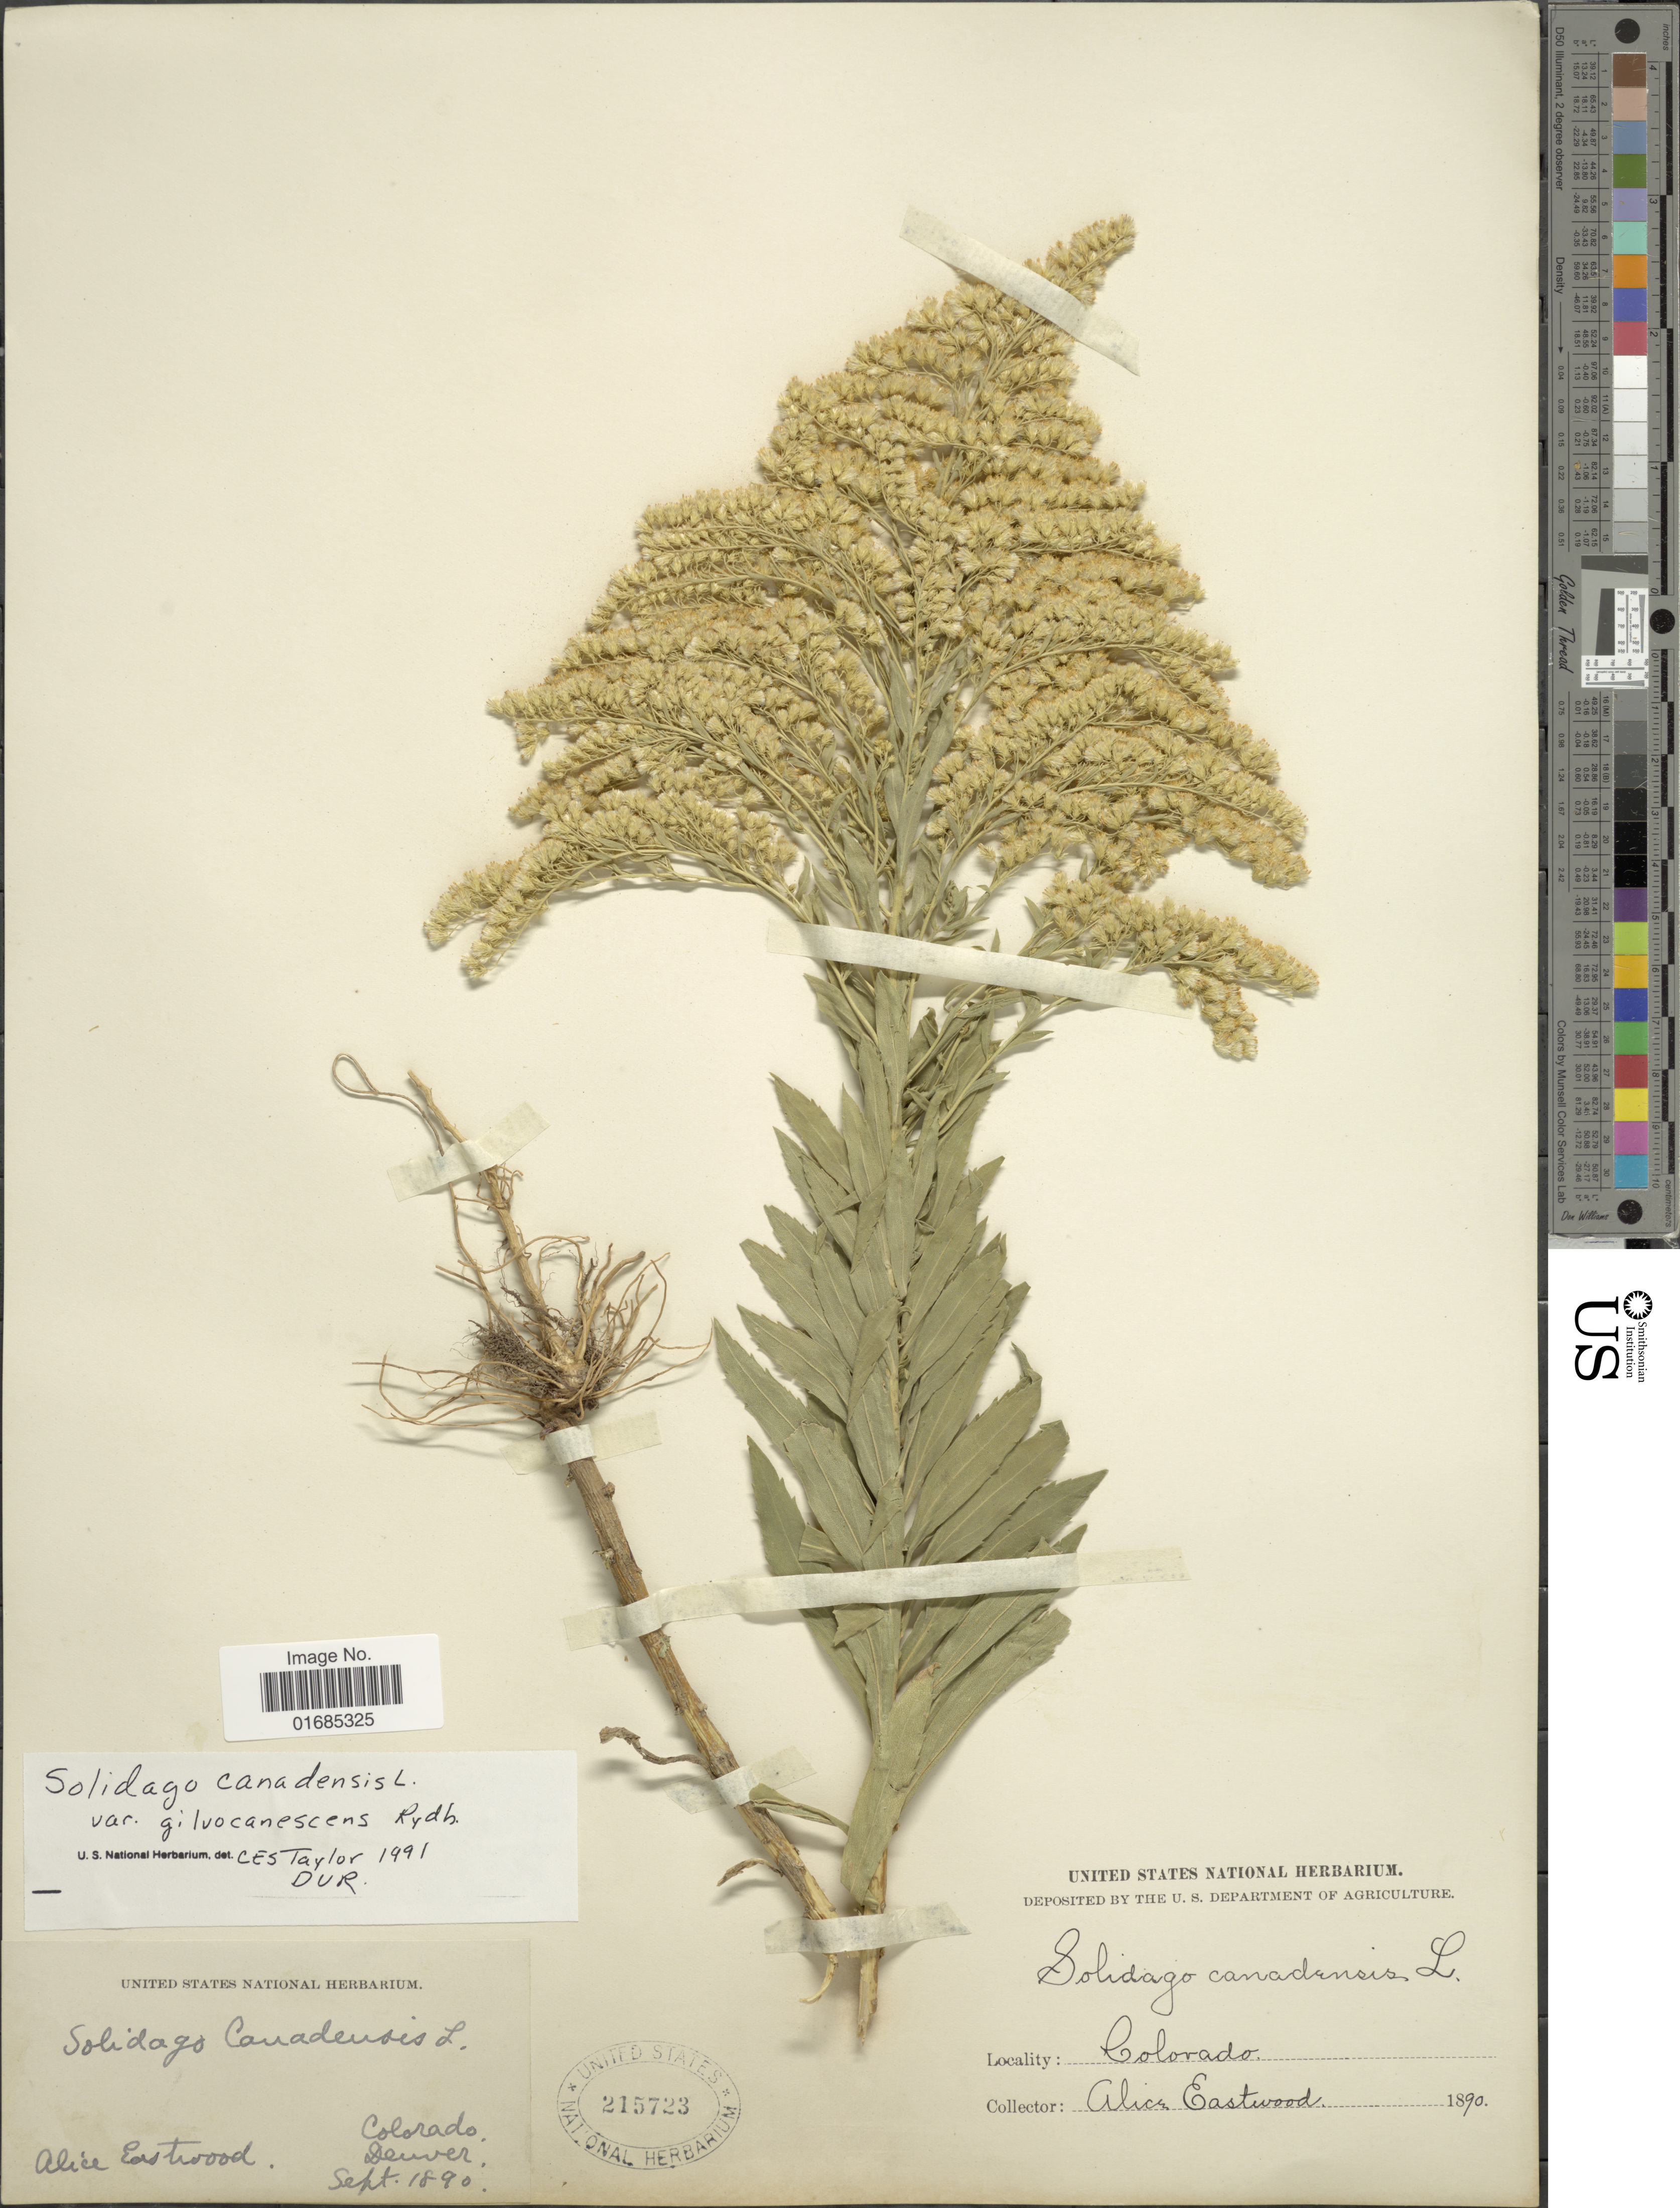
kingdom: Plantae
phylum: Tracheophyta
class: Magnoliopsida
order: Asterales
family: Asteraceae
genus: Solidago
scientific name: Solidago canadensis var. gilvocanescens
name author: Rydb.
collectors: A. Eastwood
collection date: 1890-09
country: United States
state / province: Colorado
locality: Denver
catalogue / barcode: US 215723